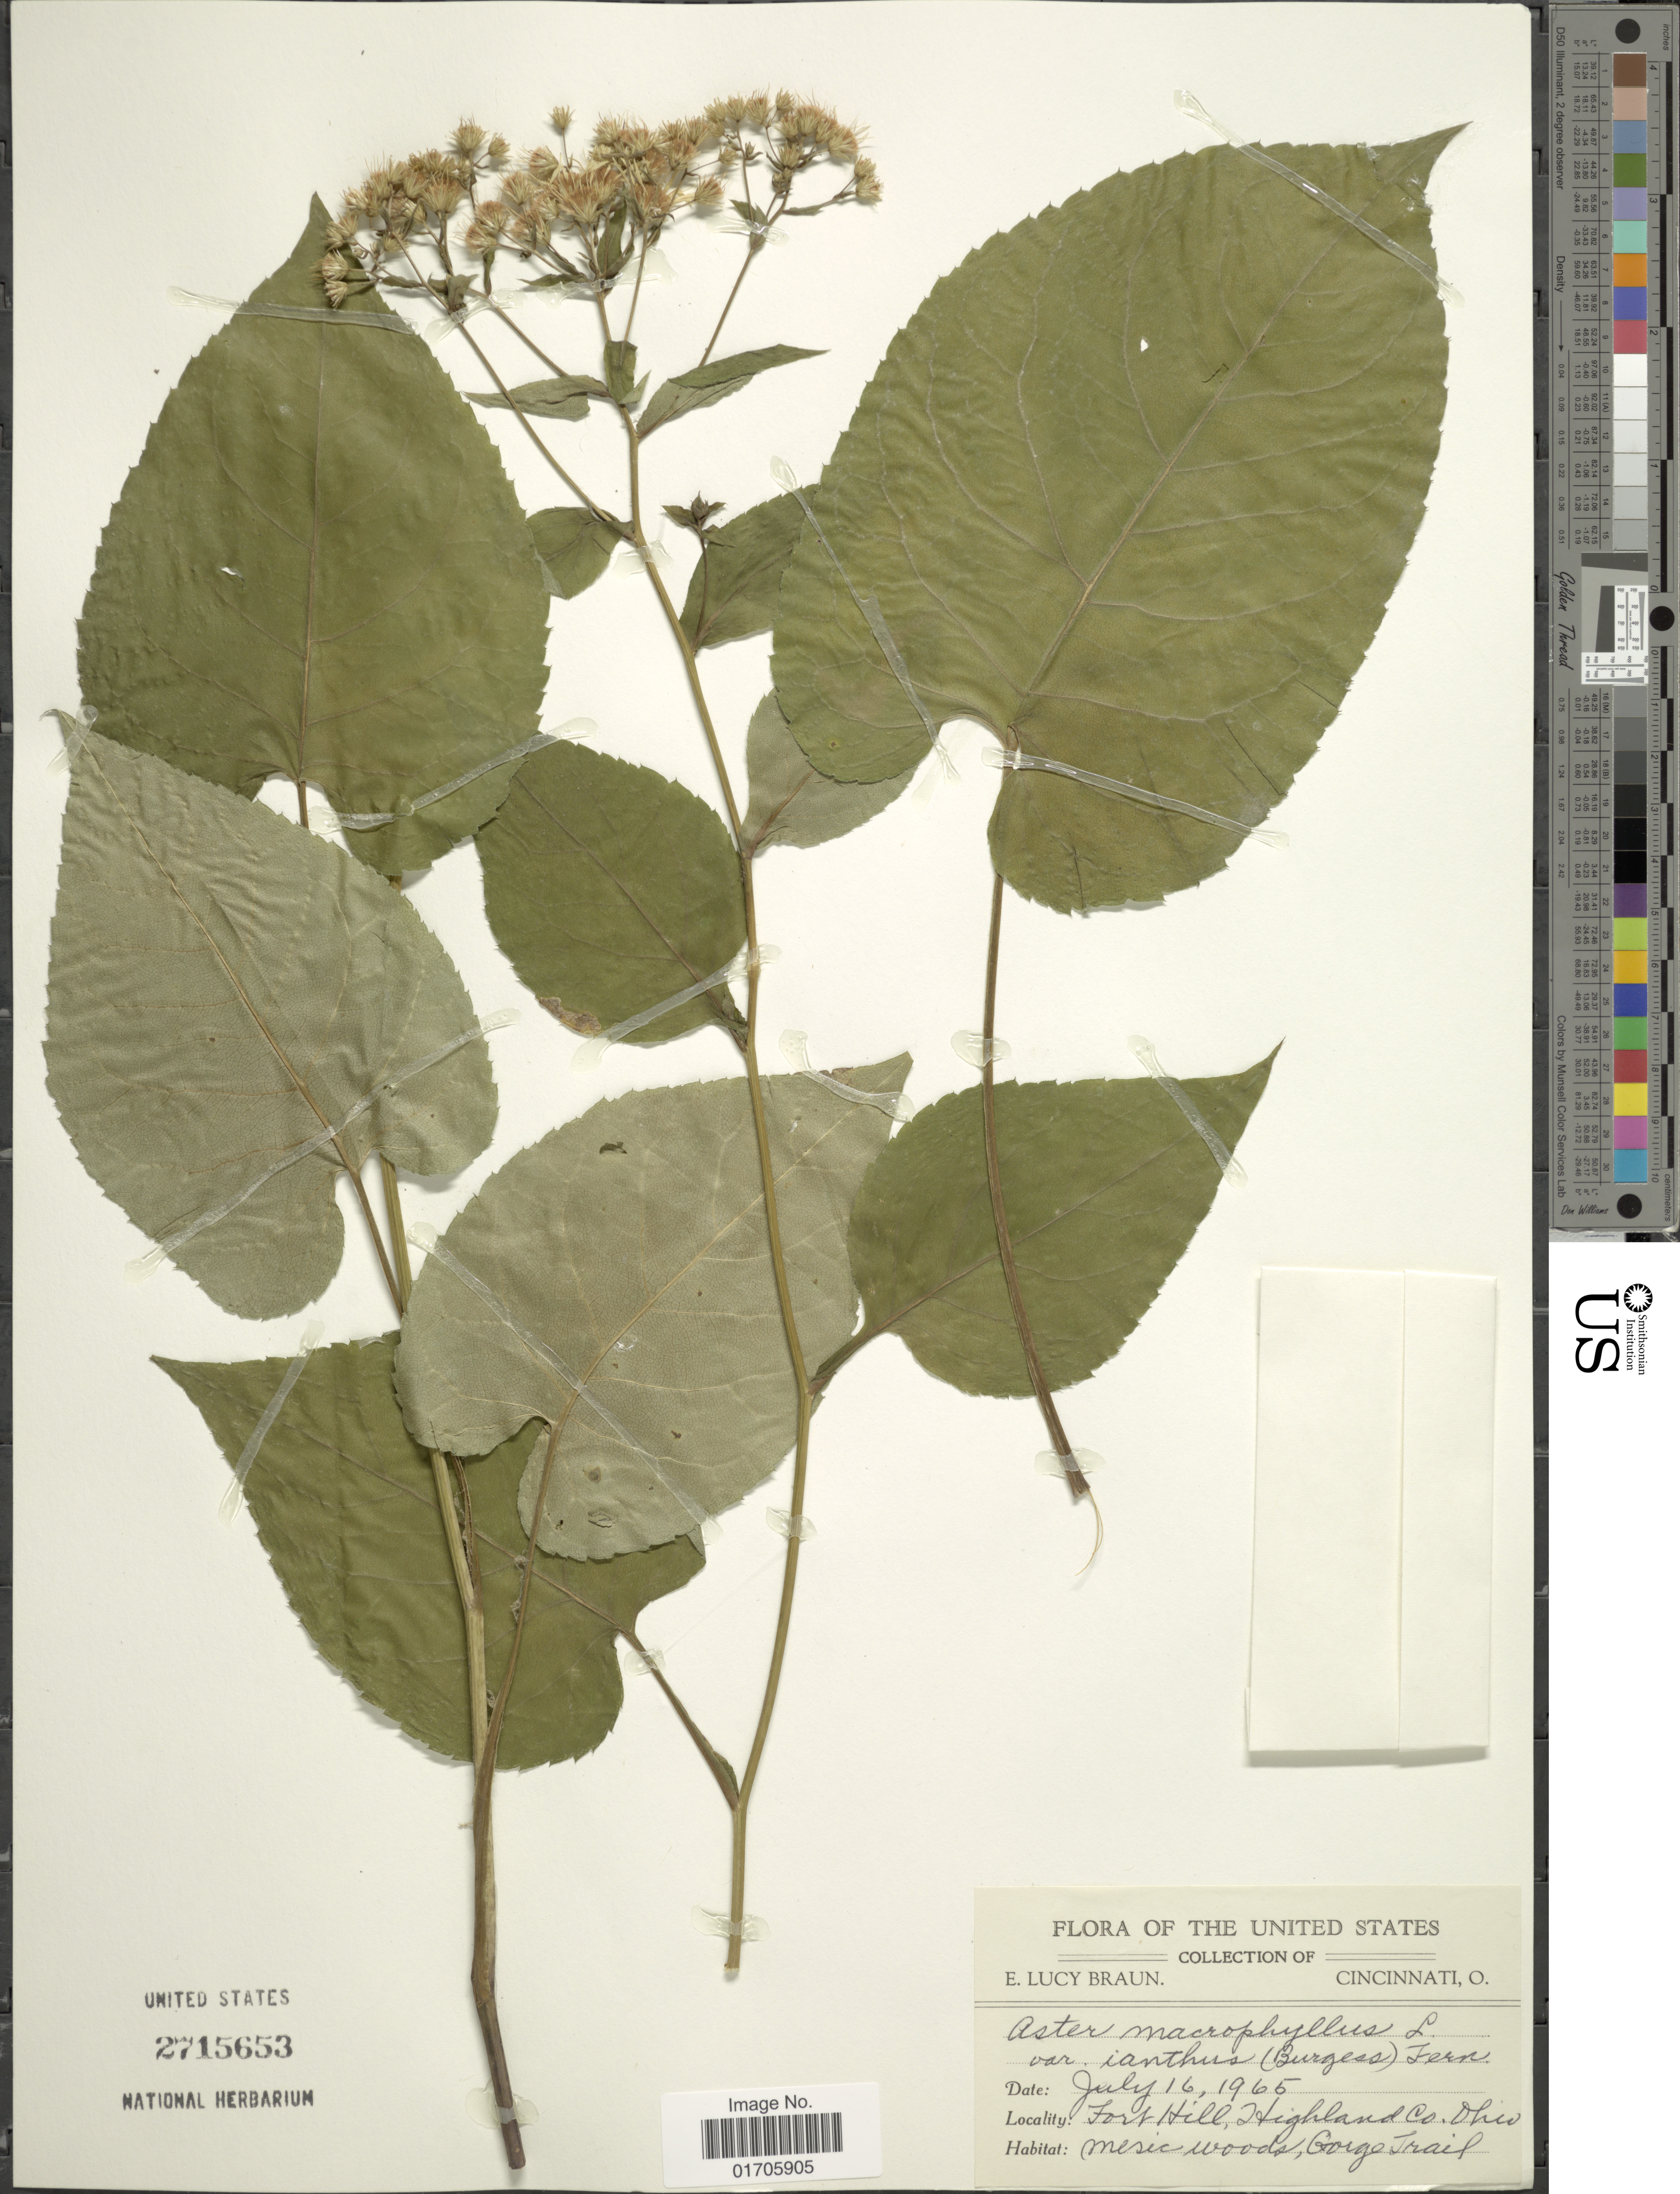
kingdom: Plantae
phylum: Tracheophyta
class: Magnoliopsida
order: Asterales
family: Asteraceae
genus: Eurybia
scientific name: Eurybia macrophylla var. ianthina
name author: (E.S. Burgess) G. Wilh. & Rericha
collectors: E. L. Braun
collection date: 1965-07-16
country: United States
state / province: Ohio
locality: Fort Hill, Highland Co. Ohio. Gorge Trail.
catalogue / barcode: US 2715653